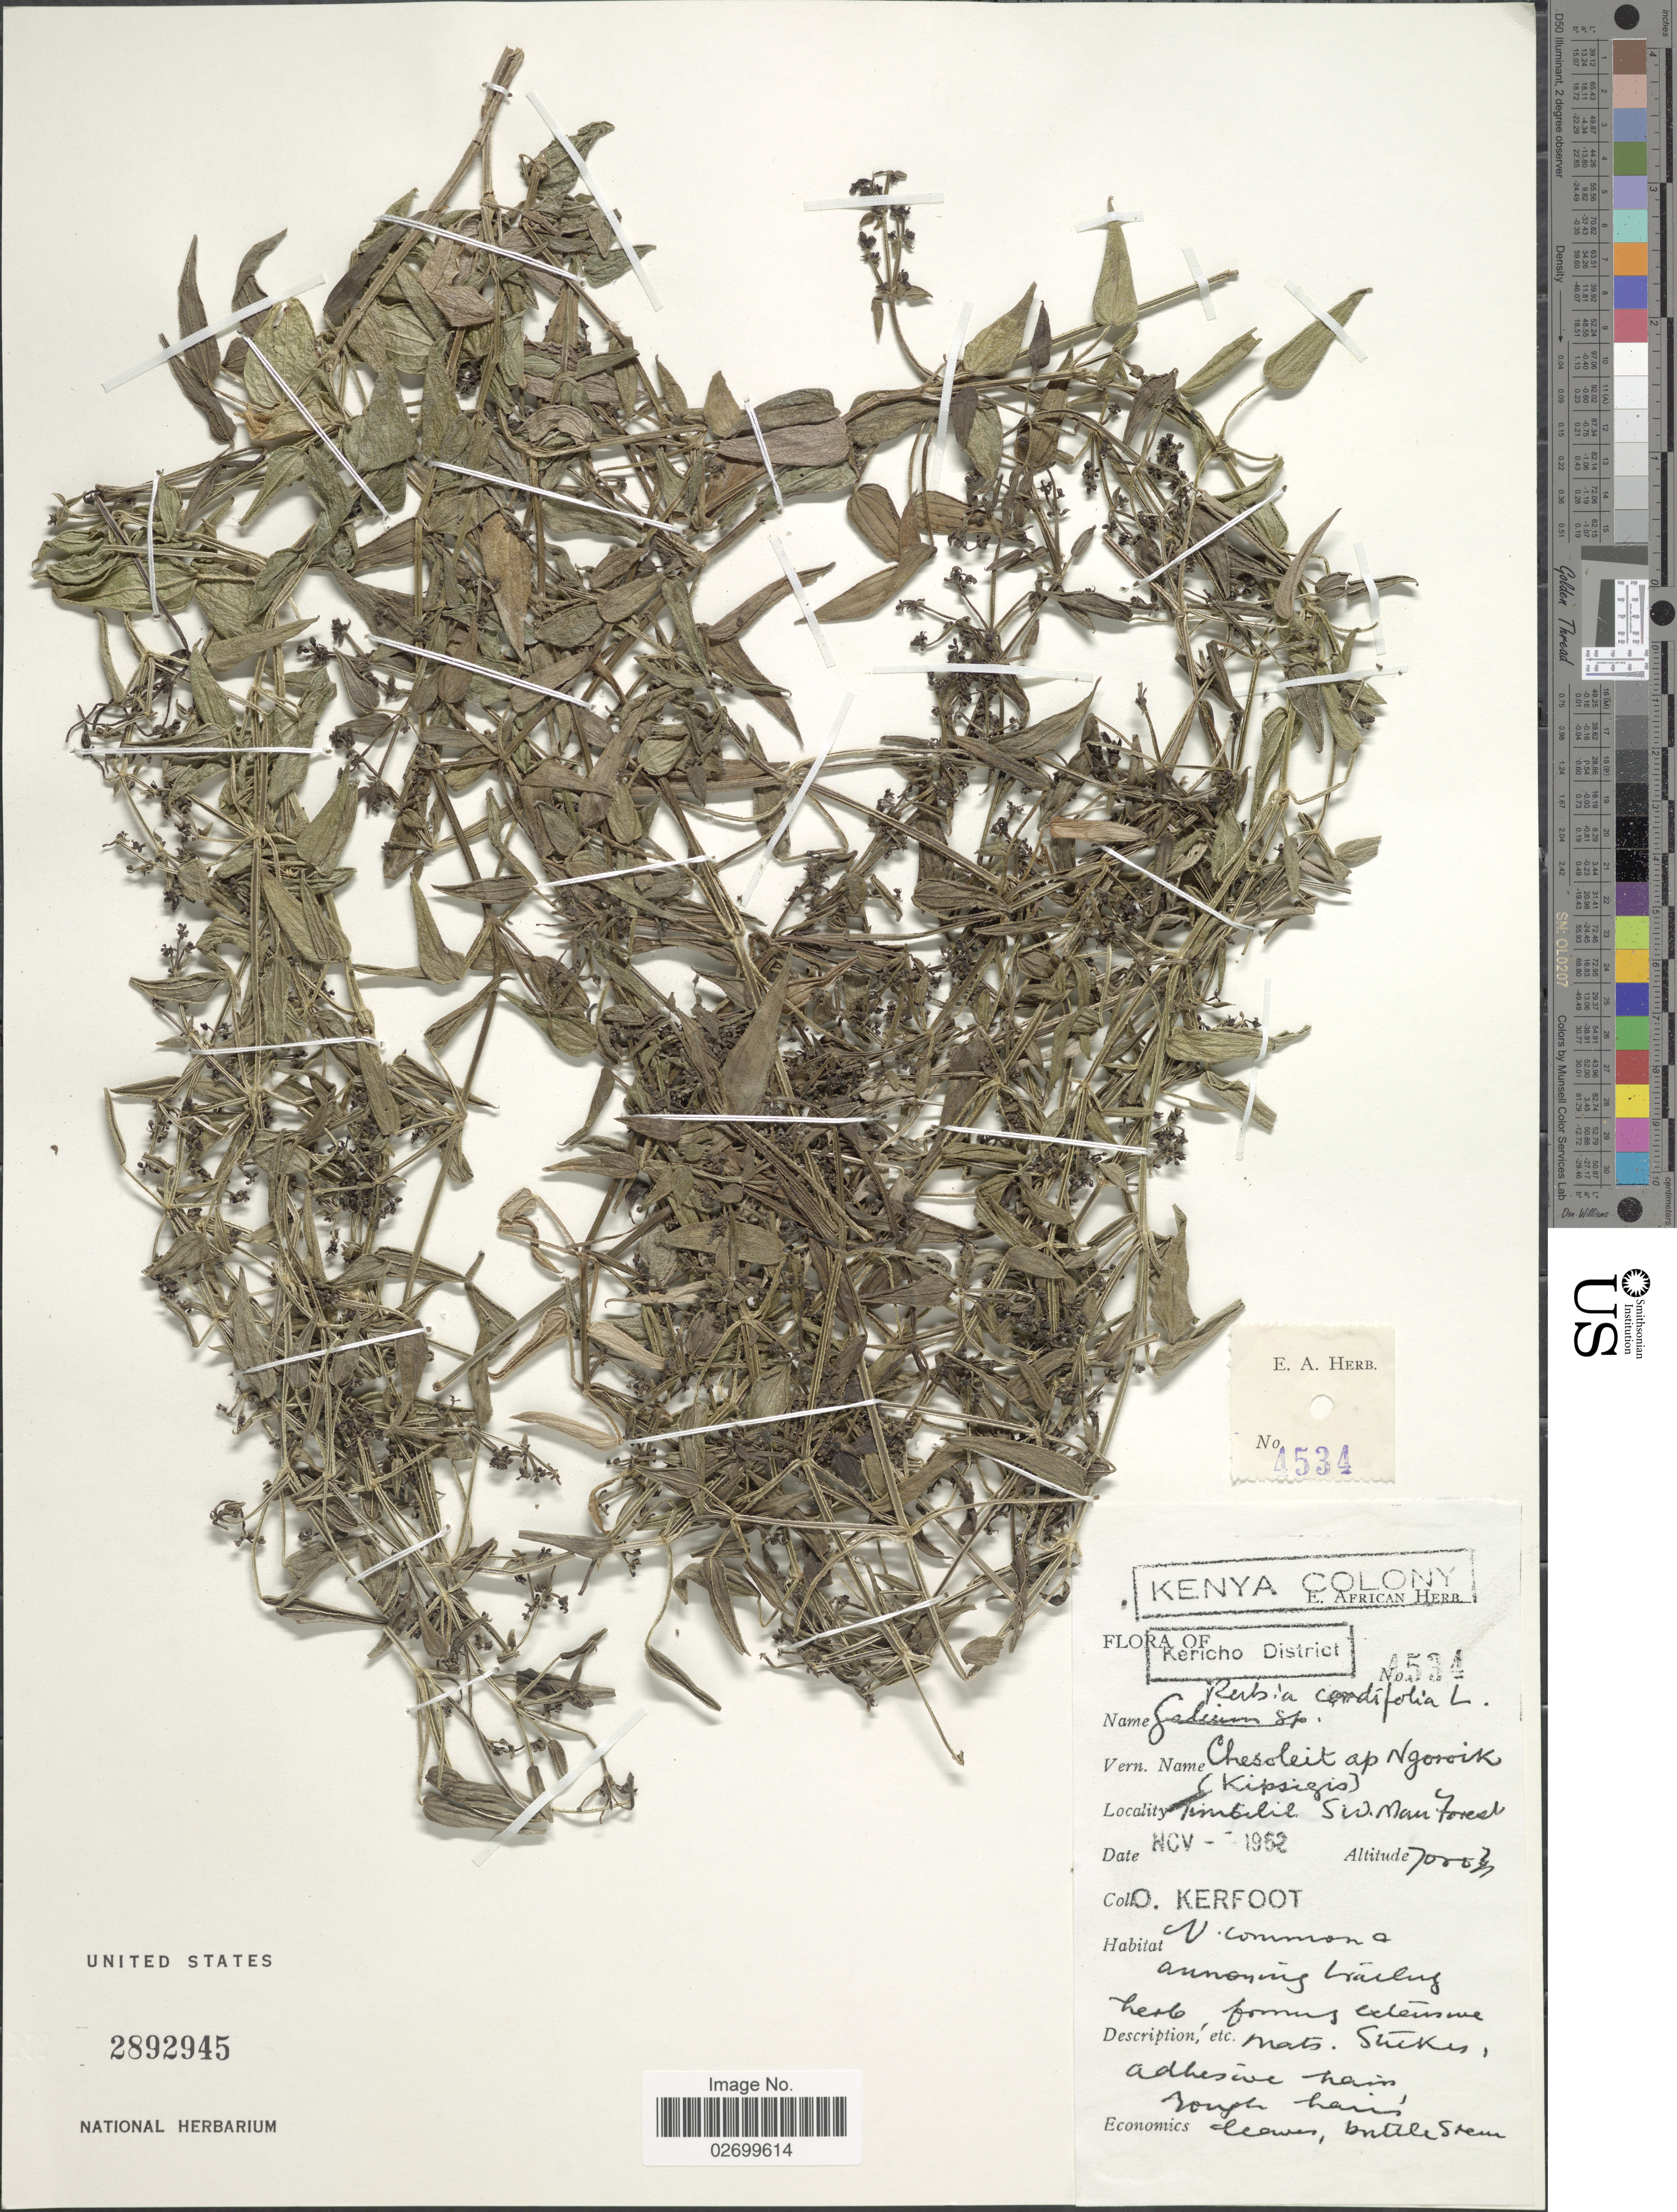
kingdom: Plantae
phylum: Tracheophyta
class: Magnoliopsida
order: Gentianales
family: Rubiaceae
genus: Rubia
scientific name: Rubia cordifolia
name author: L.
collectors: O. Kerfoot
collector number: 4534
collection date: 1952-11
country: Kenya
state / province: Kericho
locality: Kemya Colony, Timbilil [interpreted] S.W. Mau [interpreted] Forest.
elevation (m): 2134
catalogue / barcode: US 2892945